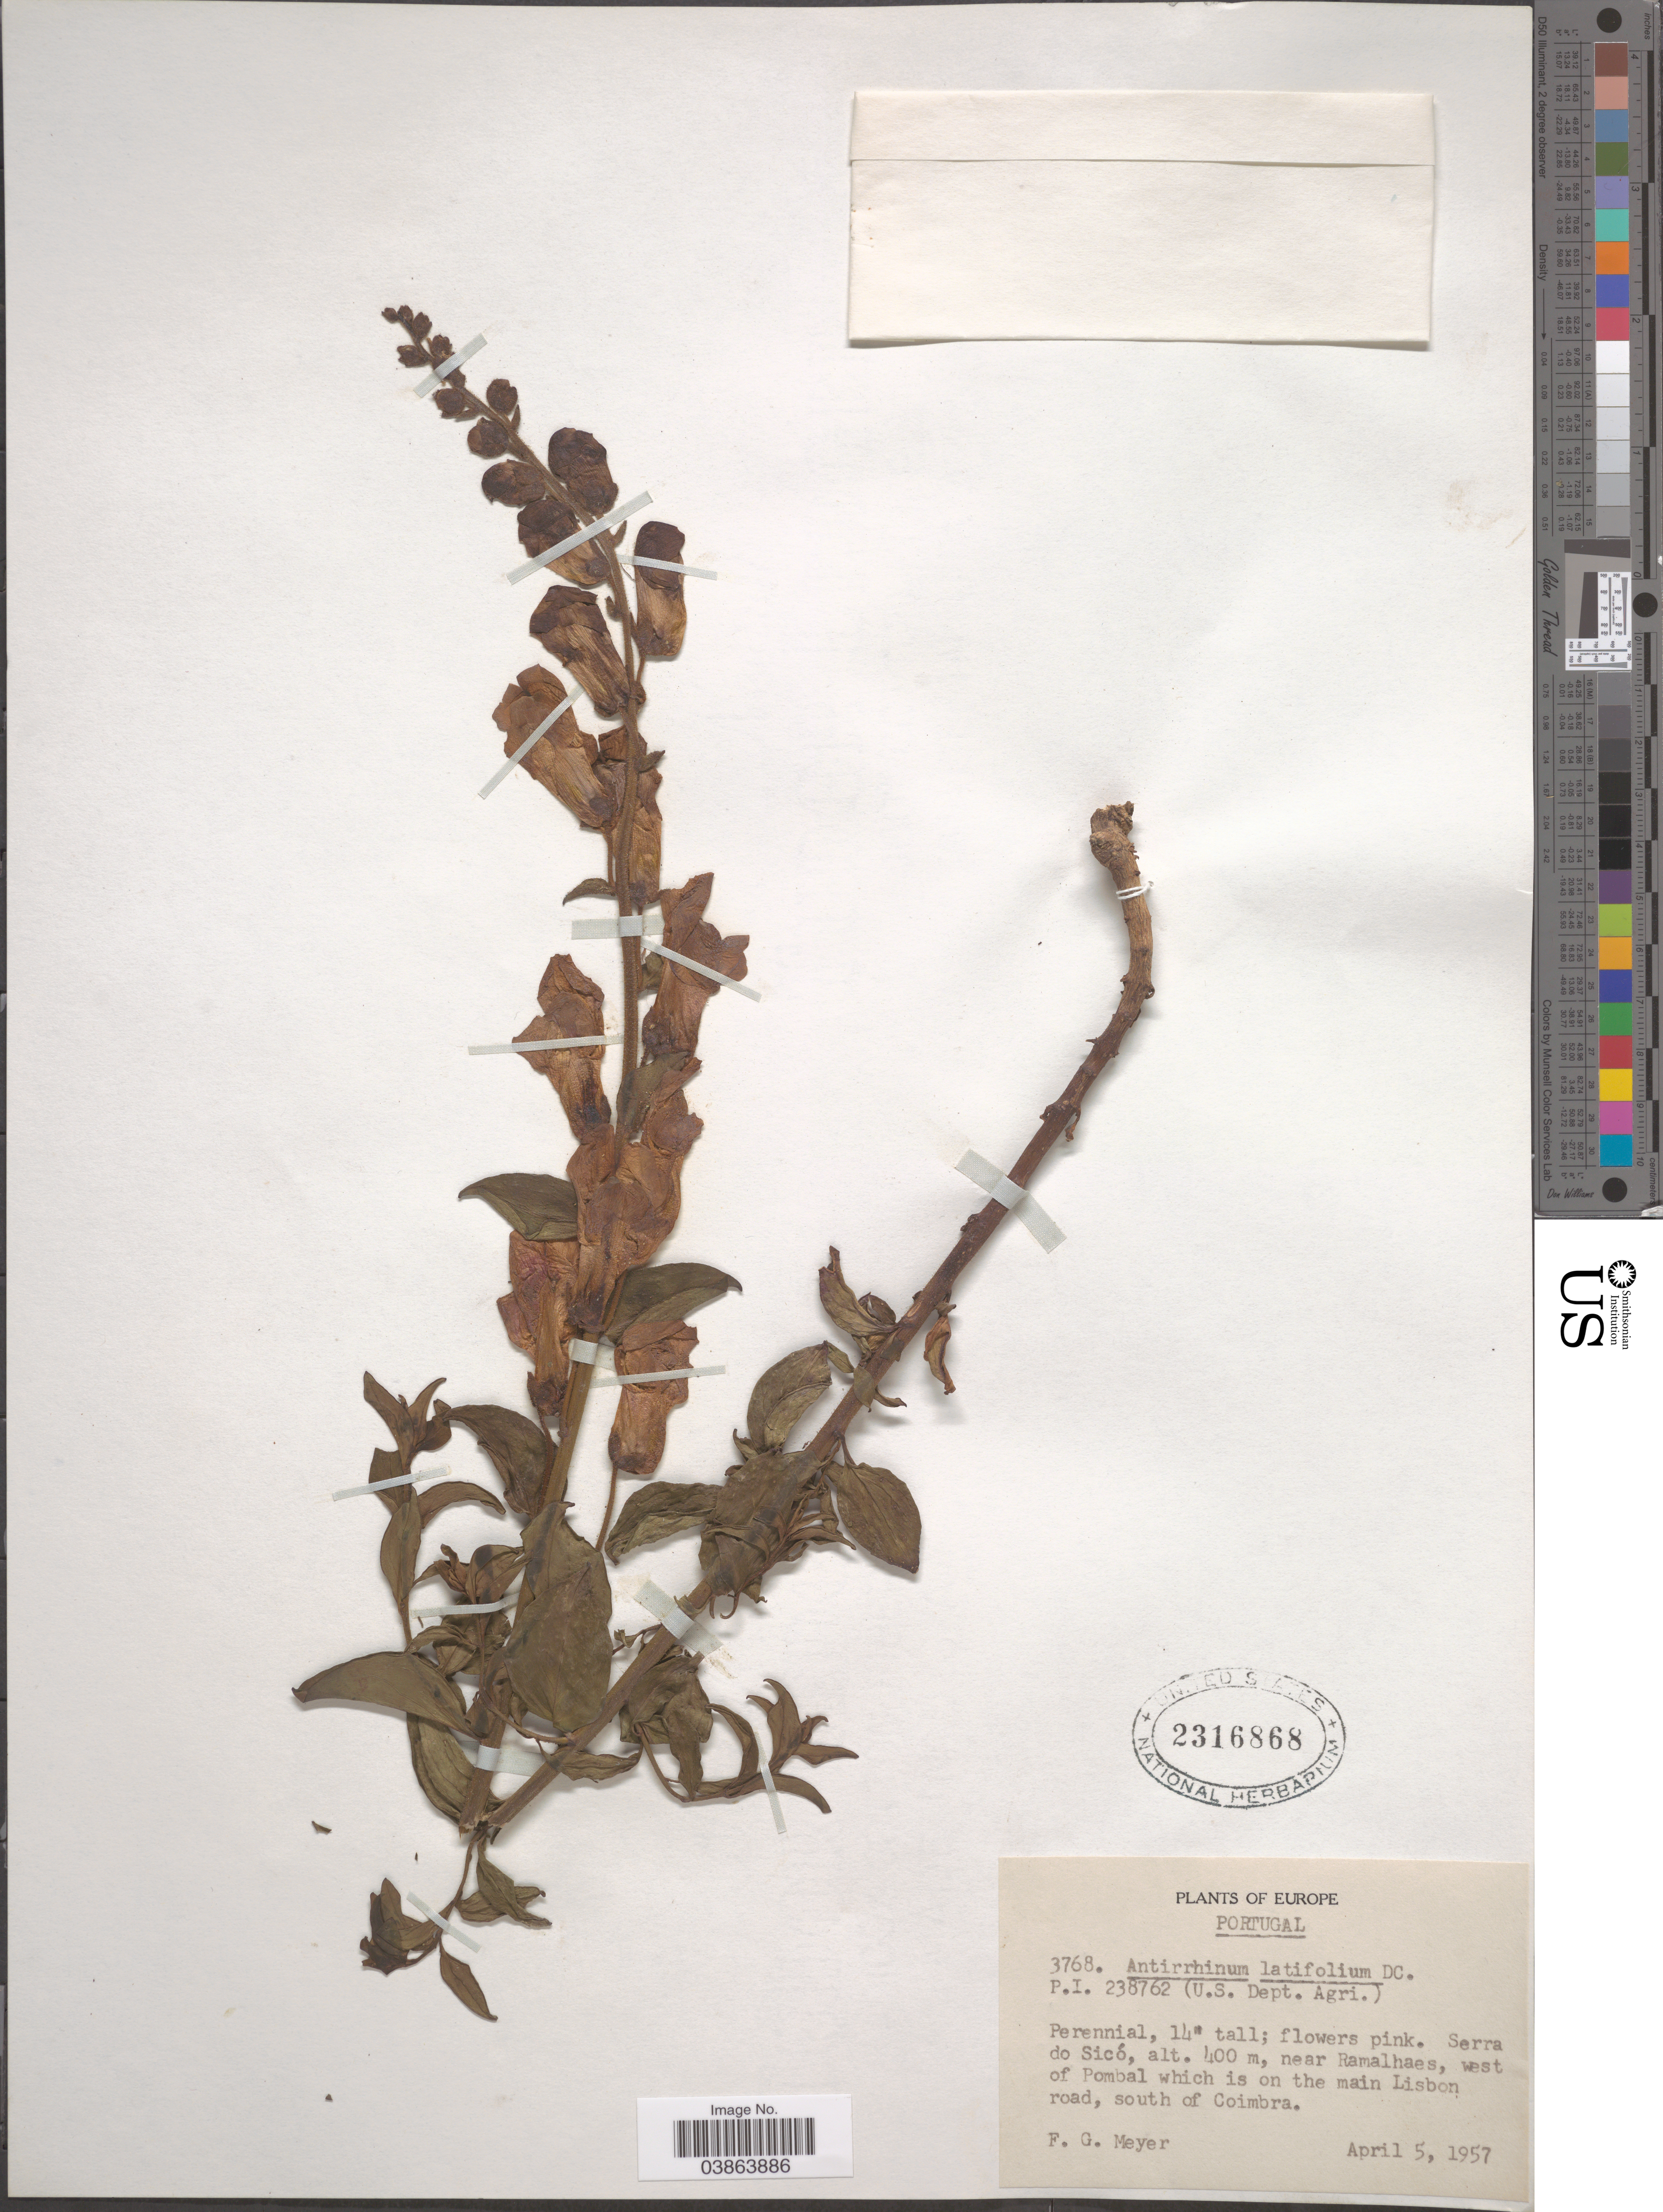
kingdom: Plantae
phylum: Tracheophyta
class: Magnoliopsida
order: Lamiales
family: Plantaginaceae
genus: Antirrhinum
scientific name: Antirrhinum latifolium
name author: Mill.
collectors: F. G. Meyer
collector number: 3768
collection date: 1957-04-05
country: Portugal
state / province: Coimbra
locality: Serra do Sicó, near Ramalhaes, west of Pombal which is on the main Libon road, south of Coimbra.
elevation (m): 400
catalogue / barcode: US 2316868